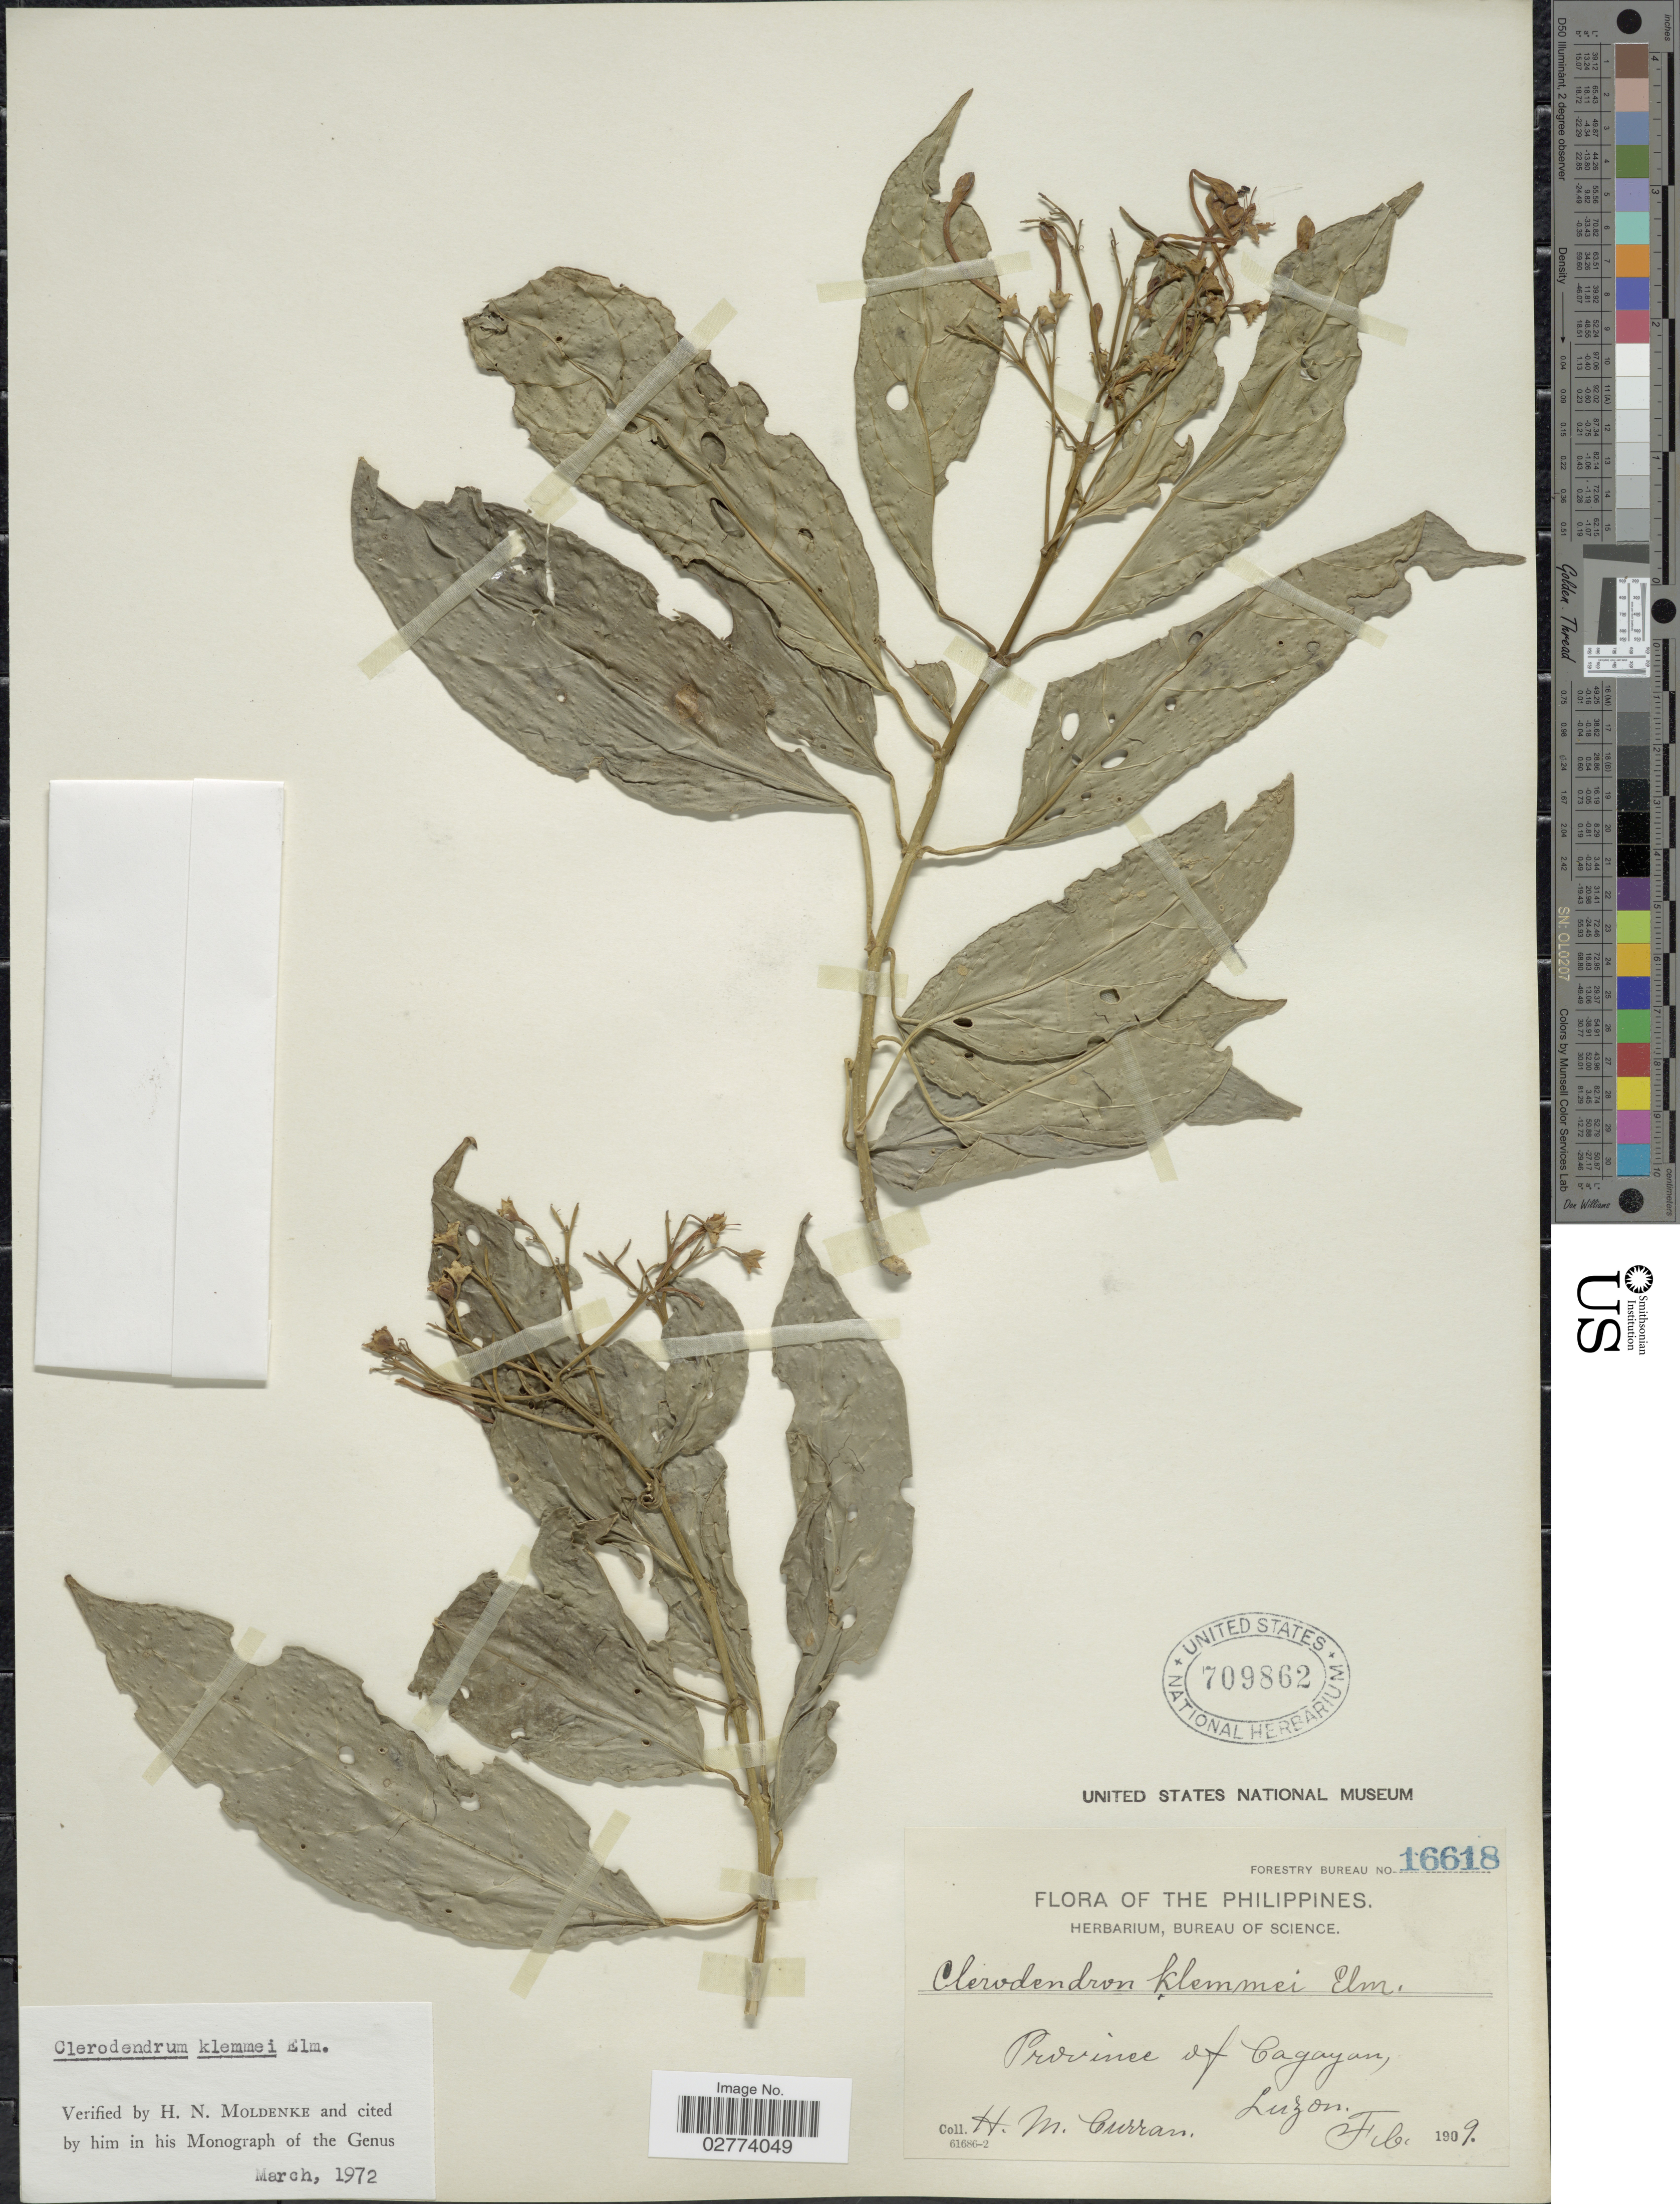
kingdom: Plantae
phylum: Tracheophyta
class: Magnoliopsida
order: Lamiales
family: Lamiaceae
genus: Clerodendrum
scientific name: Clerodendrum klemmei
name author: Elmer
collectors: H. M. Curran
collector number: Forestry Bureau 16618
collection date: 1909-02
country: Philippines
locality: Province of Cagayan, Luzon.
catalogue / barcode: US 709862